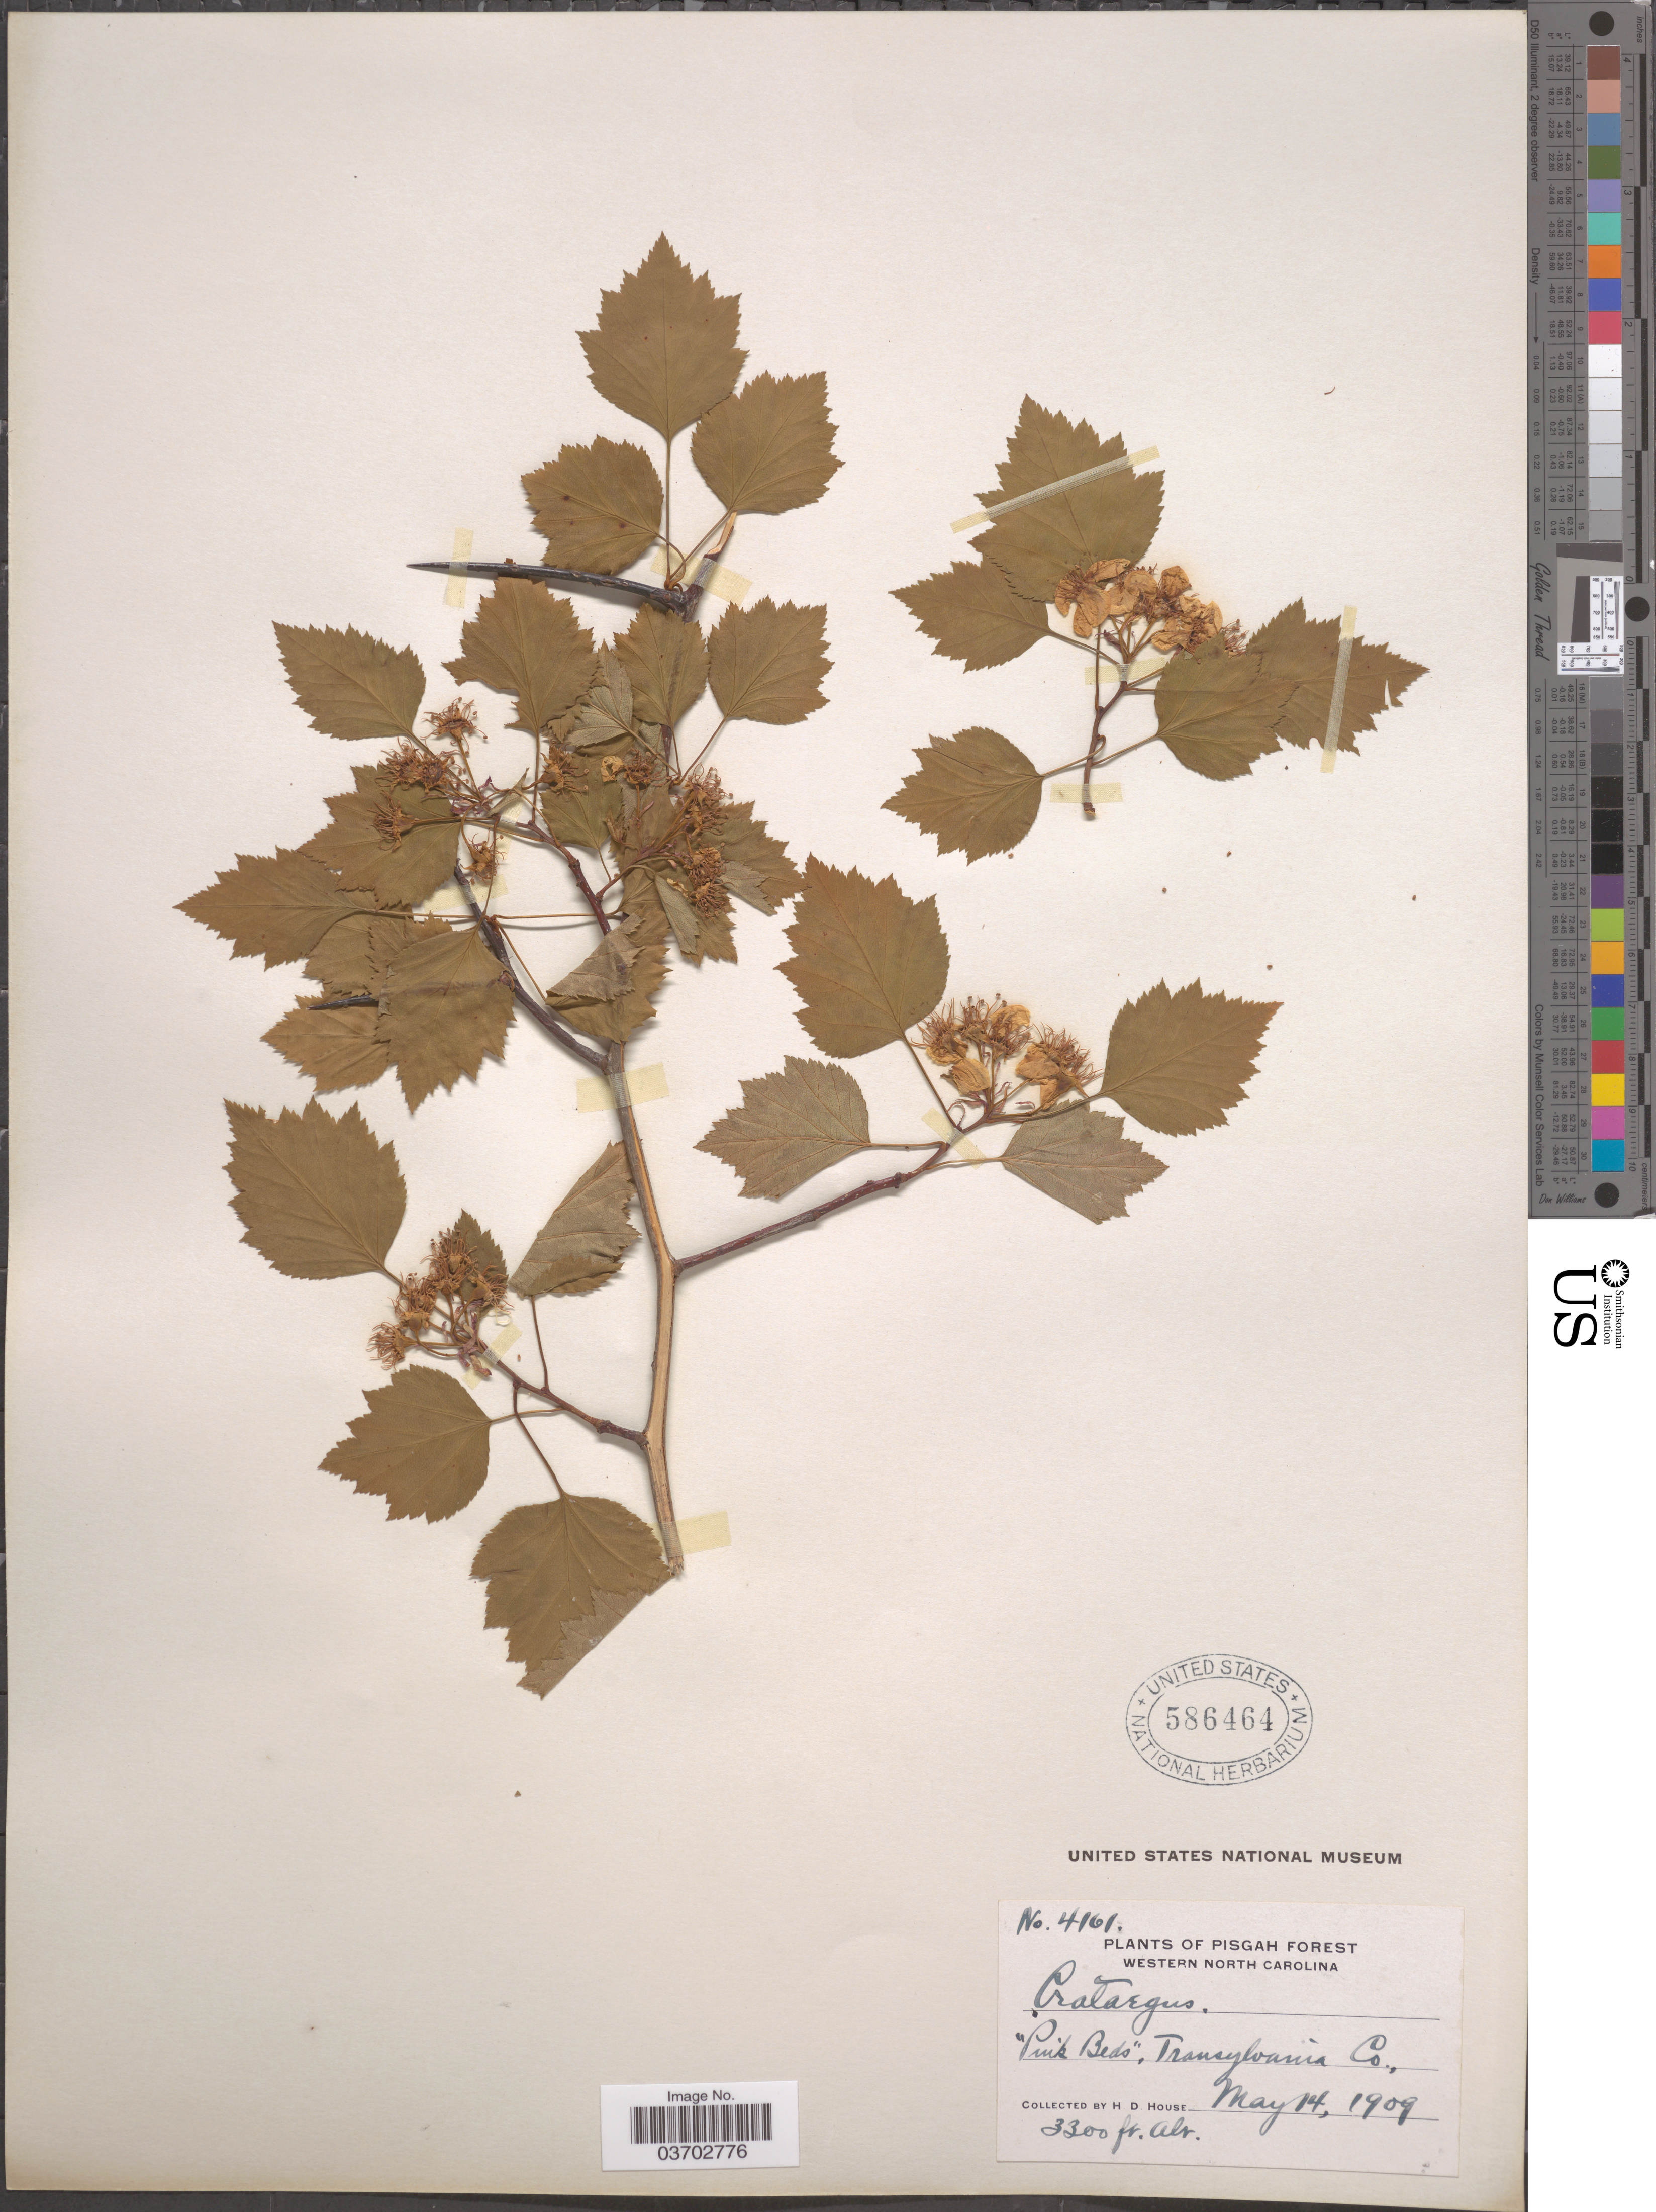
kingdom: Plantae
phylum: Tracheophyta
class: Magnoliopsida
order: Rosales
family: Rosaceae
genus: Crataegus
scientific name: Crataegus sp.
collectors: H. D. House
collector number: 4161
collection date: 1909-05-14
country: United States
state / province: North Carolina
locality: Pisgah Forest. Western North Carolina. Transylvannia Co.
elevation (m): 1006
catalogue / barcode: US 586464